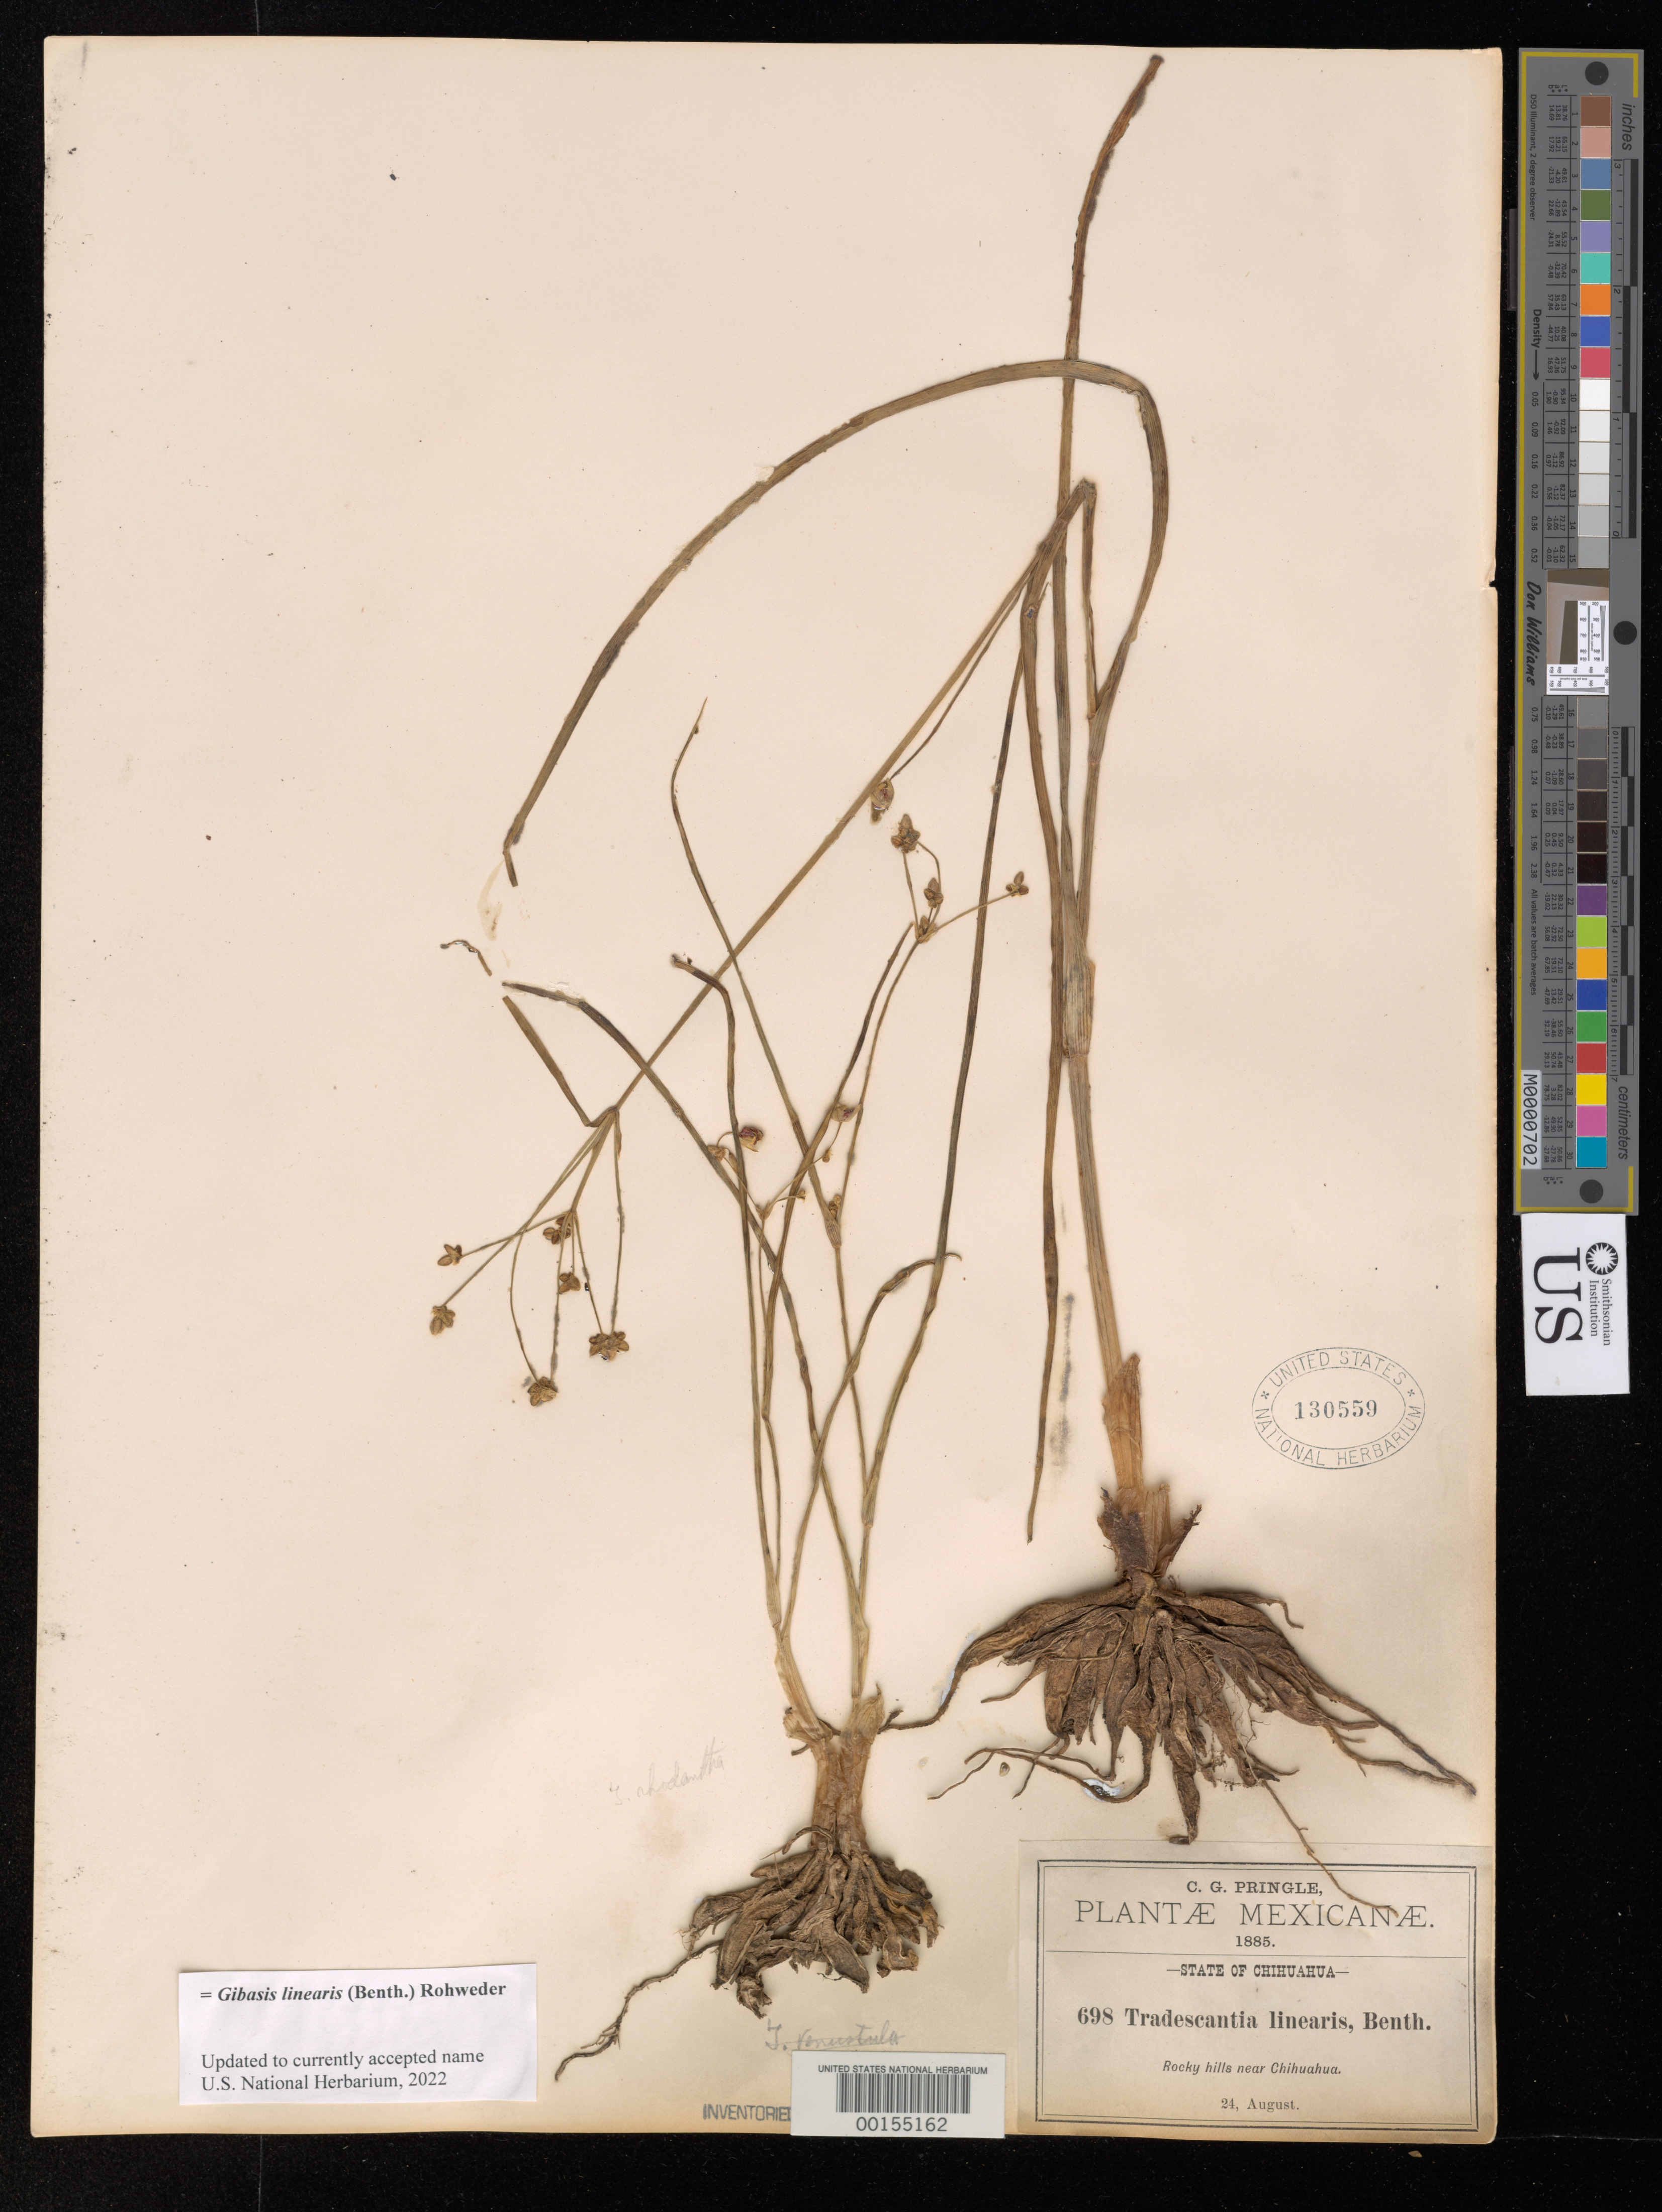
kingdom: Plantae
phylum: Tracheophyta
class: Liliopsida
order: Commelinales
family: Commelinaceae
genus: Gibasis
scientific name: Gibasis linearis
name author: (Benth.) Rohweder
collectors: C. G. Pringle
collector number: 698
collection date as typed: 24 Aug 1885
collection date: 1885-08-24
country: Mexico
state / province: Chihuahua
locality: Near Chihuahua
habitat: Rocky hills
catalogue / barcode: US 130559